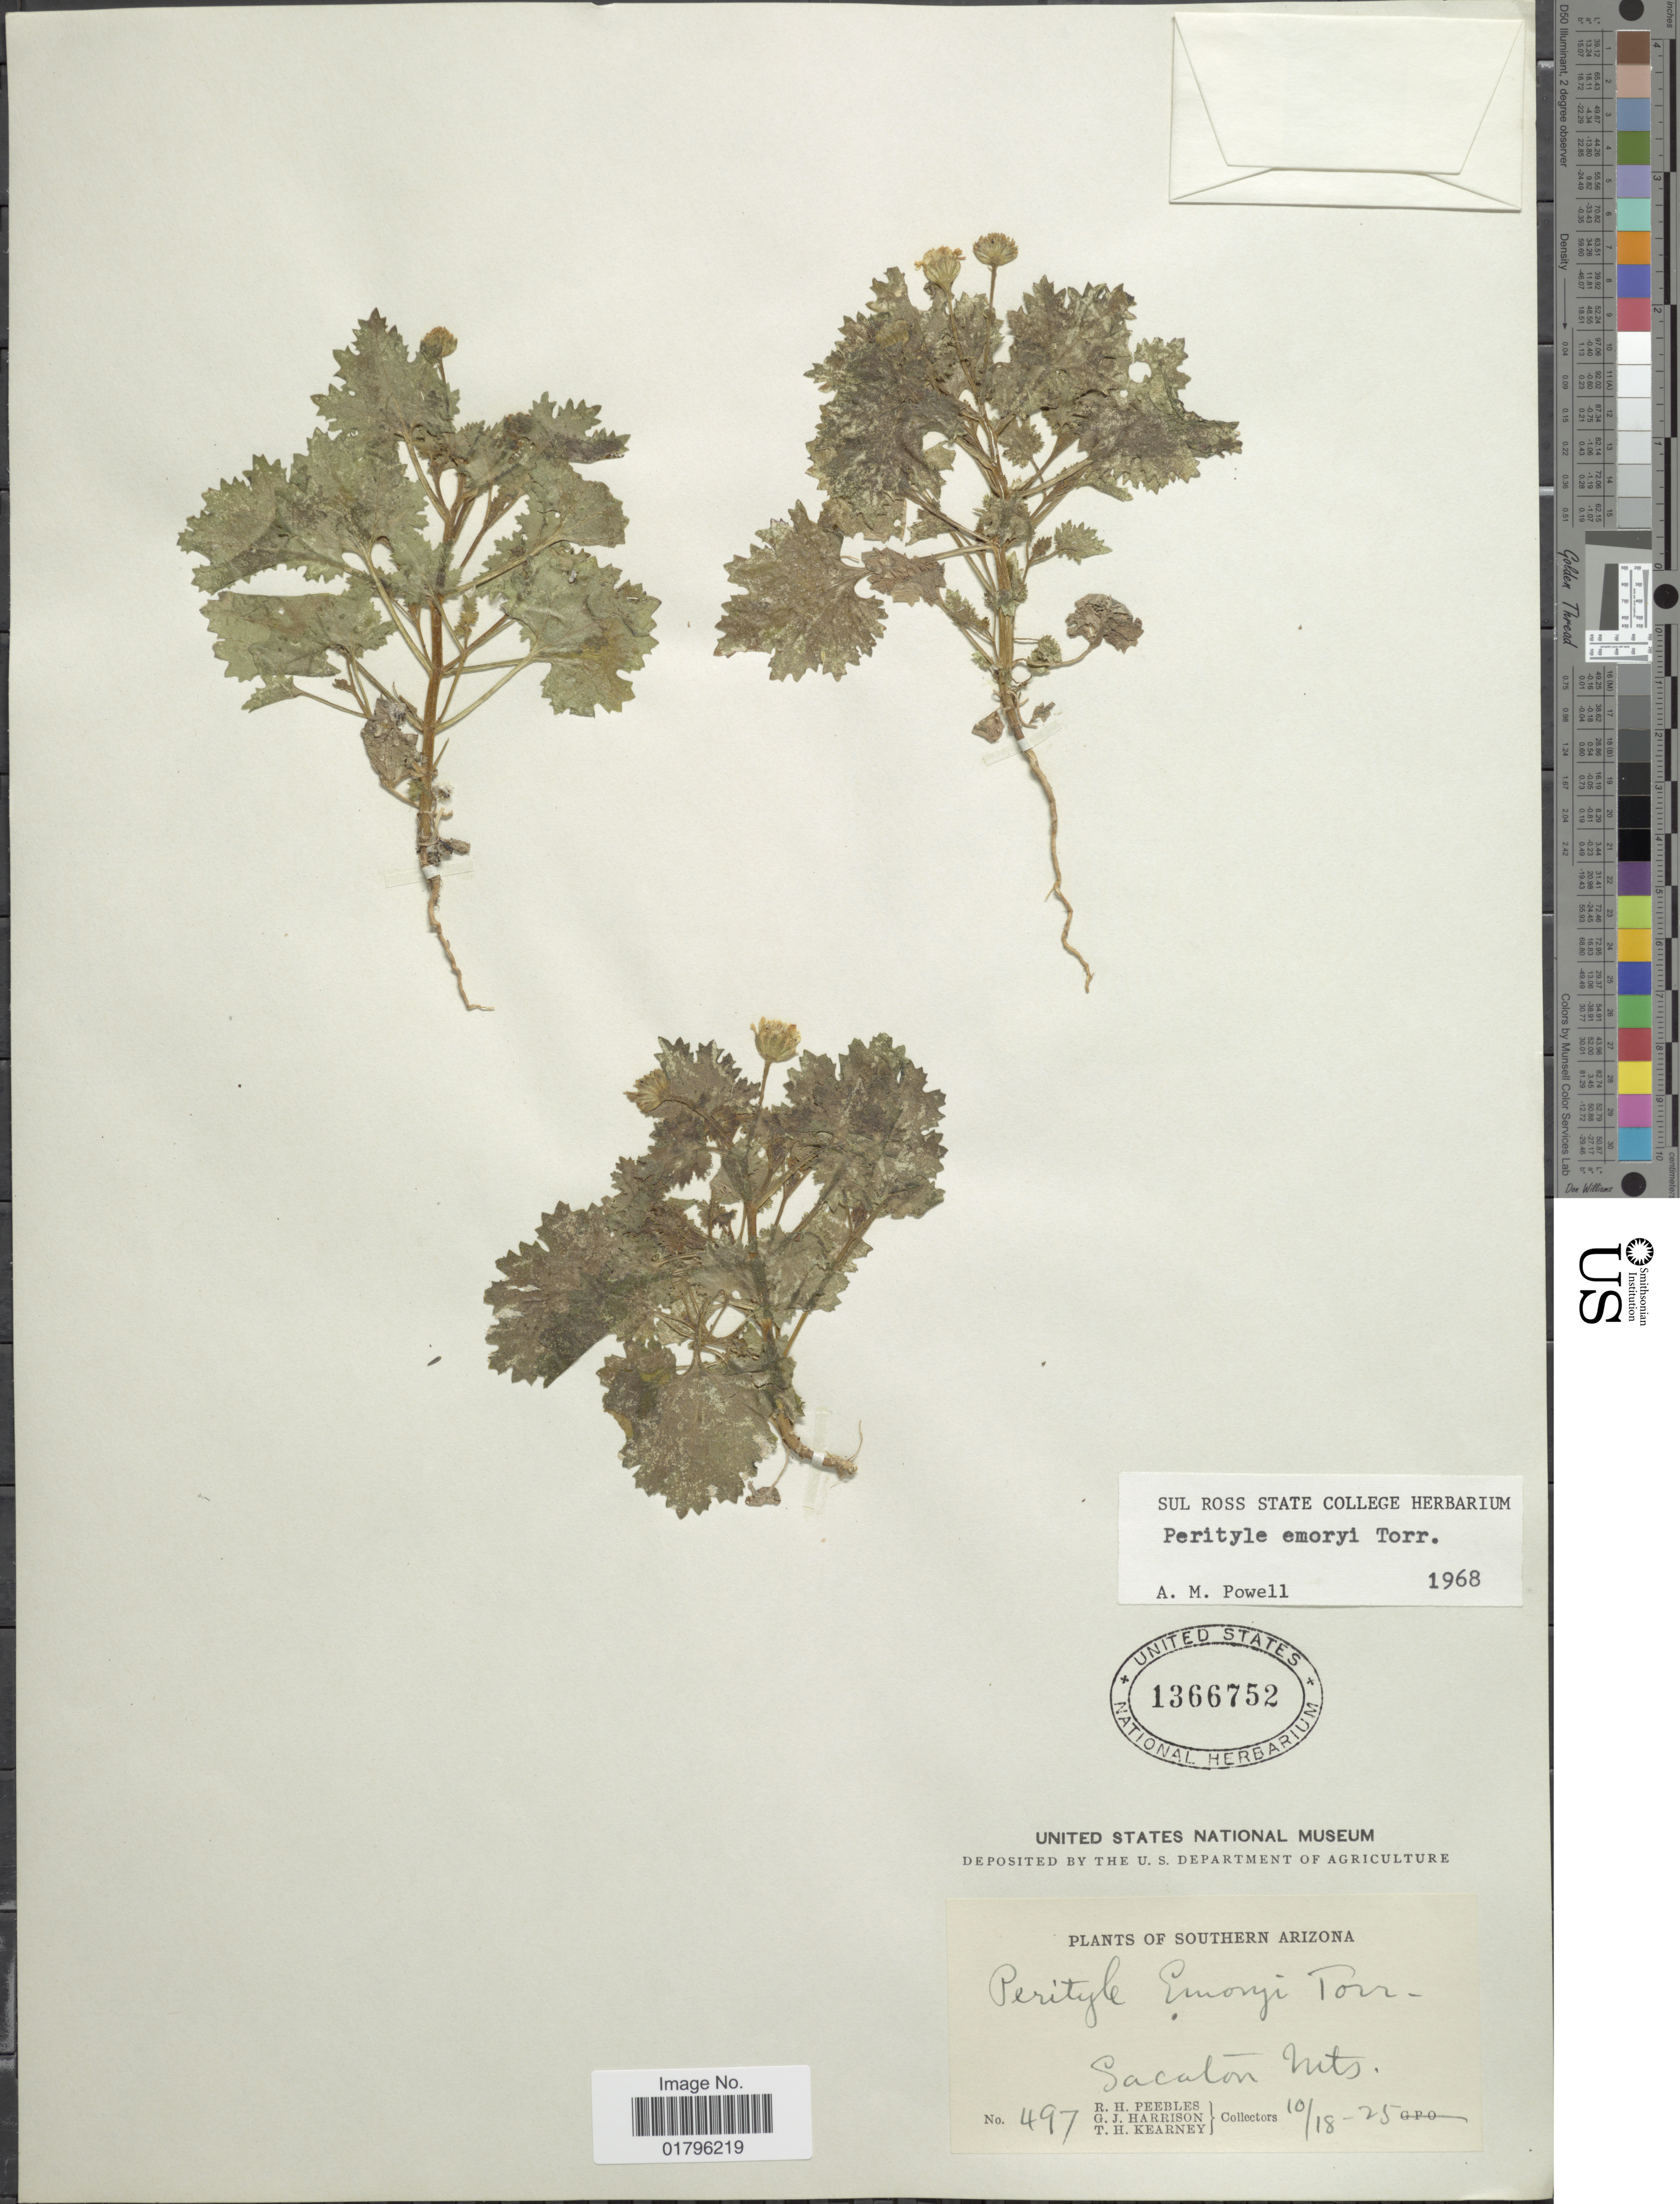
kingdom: Plantae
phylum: Tracheophyta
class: Magnoliopsida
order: Asterales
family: Asteraceae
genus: Perityle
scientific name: Perityle emoryi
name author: Torr.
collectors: R. H. Peebles, G. J. Harrison & T. H. Kearney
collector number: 497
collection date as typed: Transcribed d/m/y: 18/10/25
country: United States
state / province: Arizona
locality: Southern Arizona. Sacaton Mts.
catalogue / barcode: US 1366752